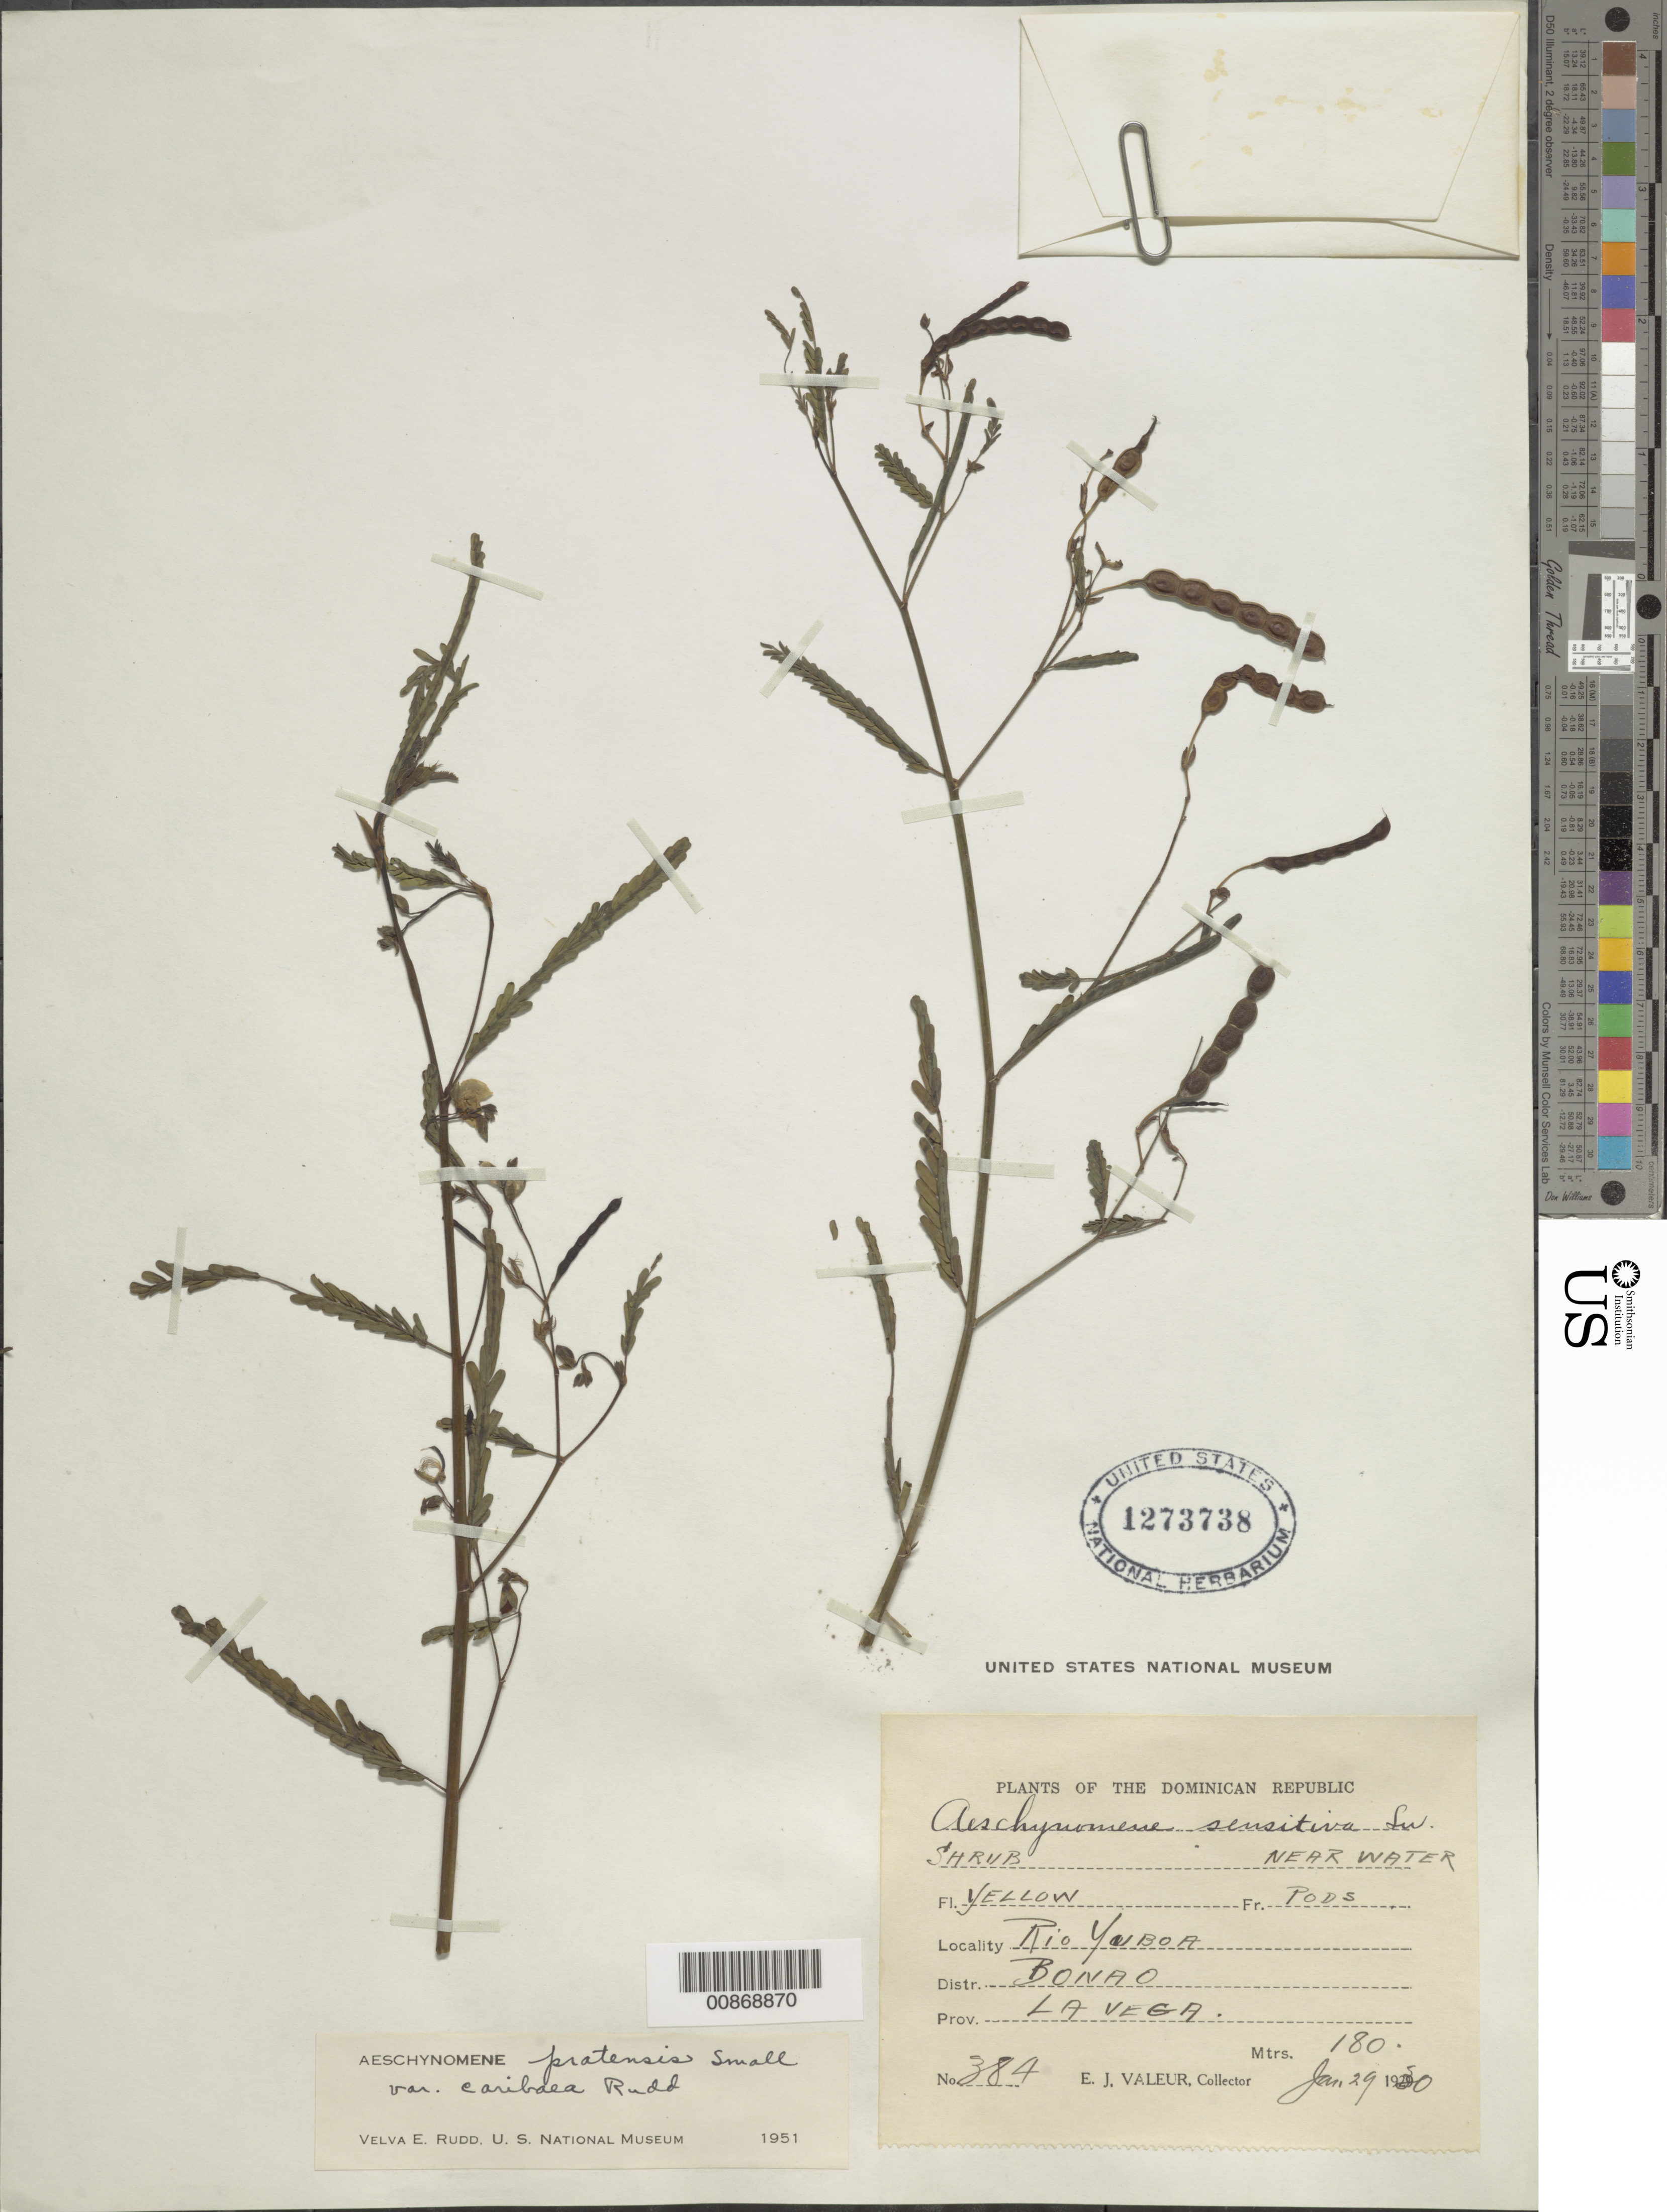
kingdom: Plantae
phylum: Tracheophyta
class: Magnoliopsida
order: Fabales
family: Fabaceae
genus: Aeschynomene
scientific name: Aeschynomene pratensis var. caribaea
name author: Rudd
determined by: Rudd, V. E.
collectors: E. Valeur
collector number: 384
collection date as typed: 29 Jan 1930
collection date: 1930-01-29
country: Dominican Republic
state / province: La Vega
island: Hispaniola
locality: Río Yuboa, Distr. Bonao.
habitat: Near water.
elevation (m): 180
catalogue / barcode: US 1273738